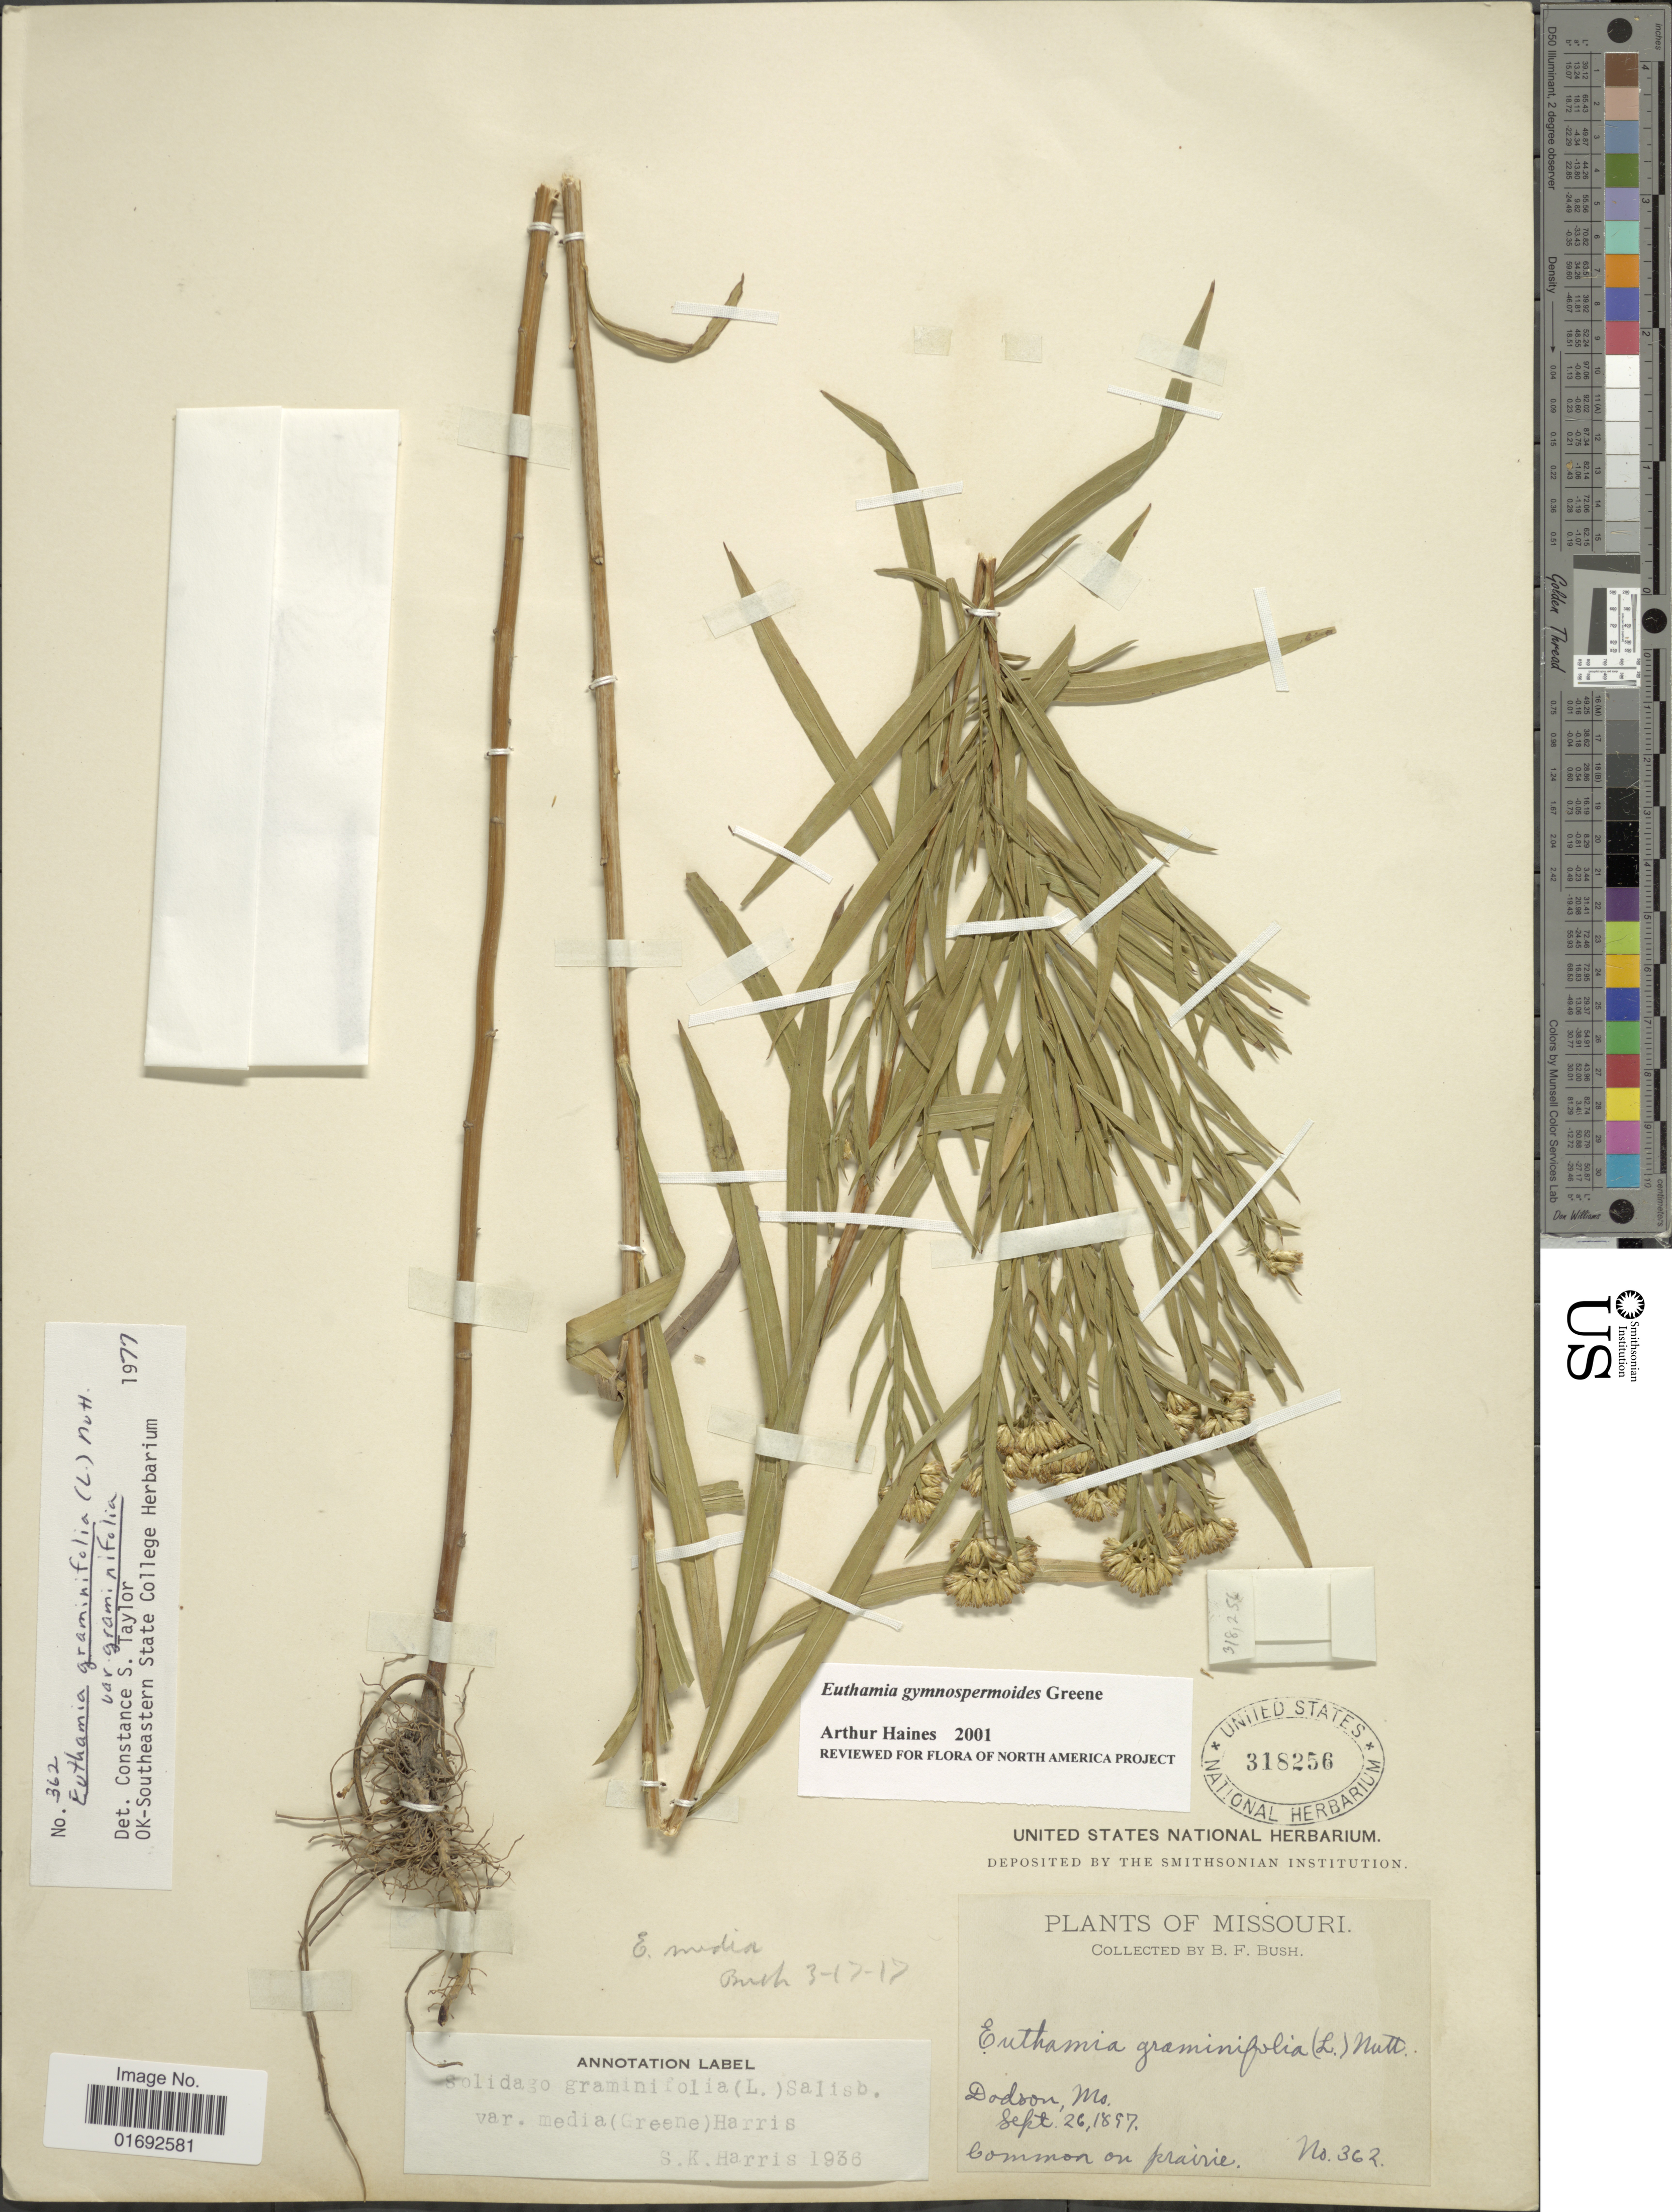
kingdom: Plantae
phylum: Tracheophyta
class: Magnoliopsida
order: Asterales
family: Asteraceae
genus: Euthamia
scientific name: Euthamia graminifolia var. major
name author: (Michx.) Moldenke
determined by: Urbatsch, Lowell E., Curator (LSU), Louisiana State University (UNITED STATES)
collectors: B. F. Bush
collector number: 362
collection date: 1897-09-26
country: United States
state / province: Missouri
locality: Dodson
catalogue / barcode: US 318256